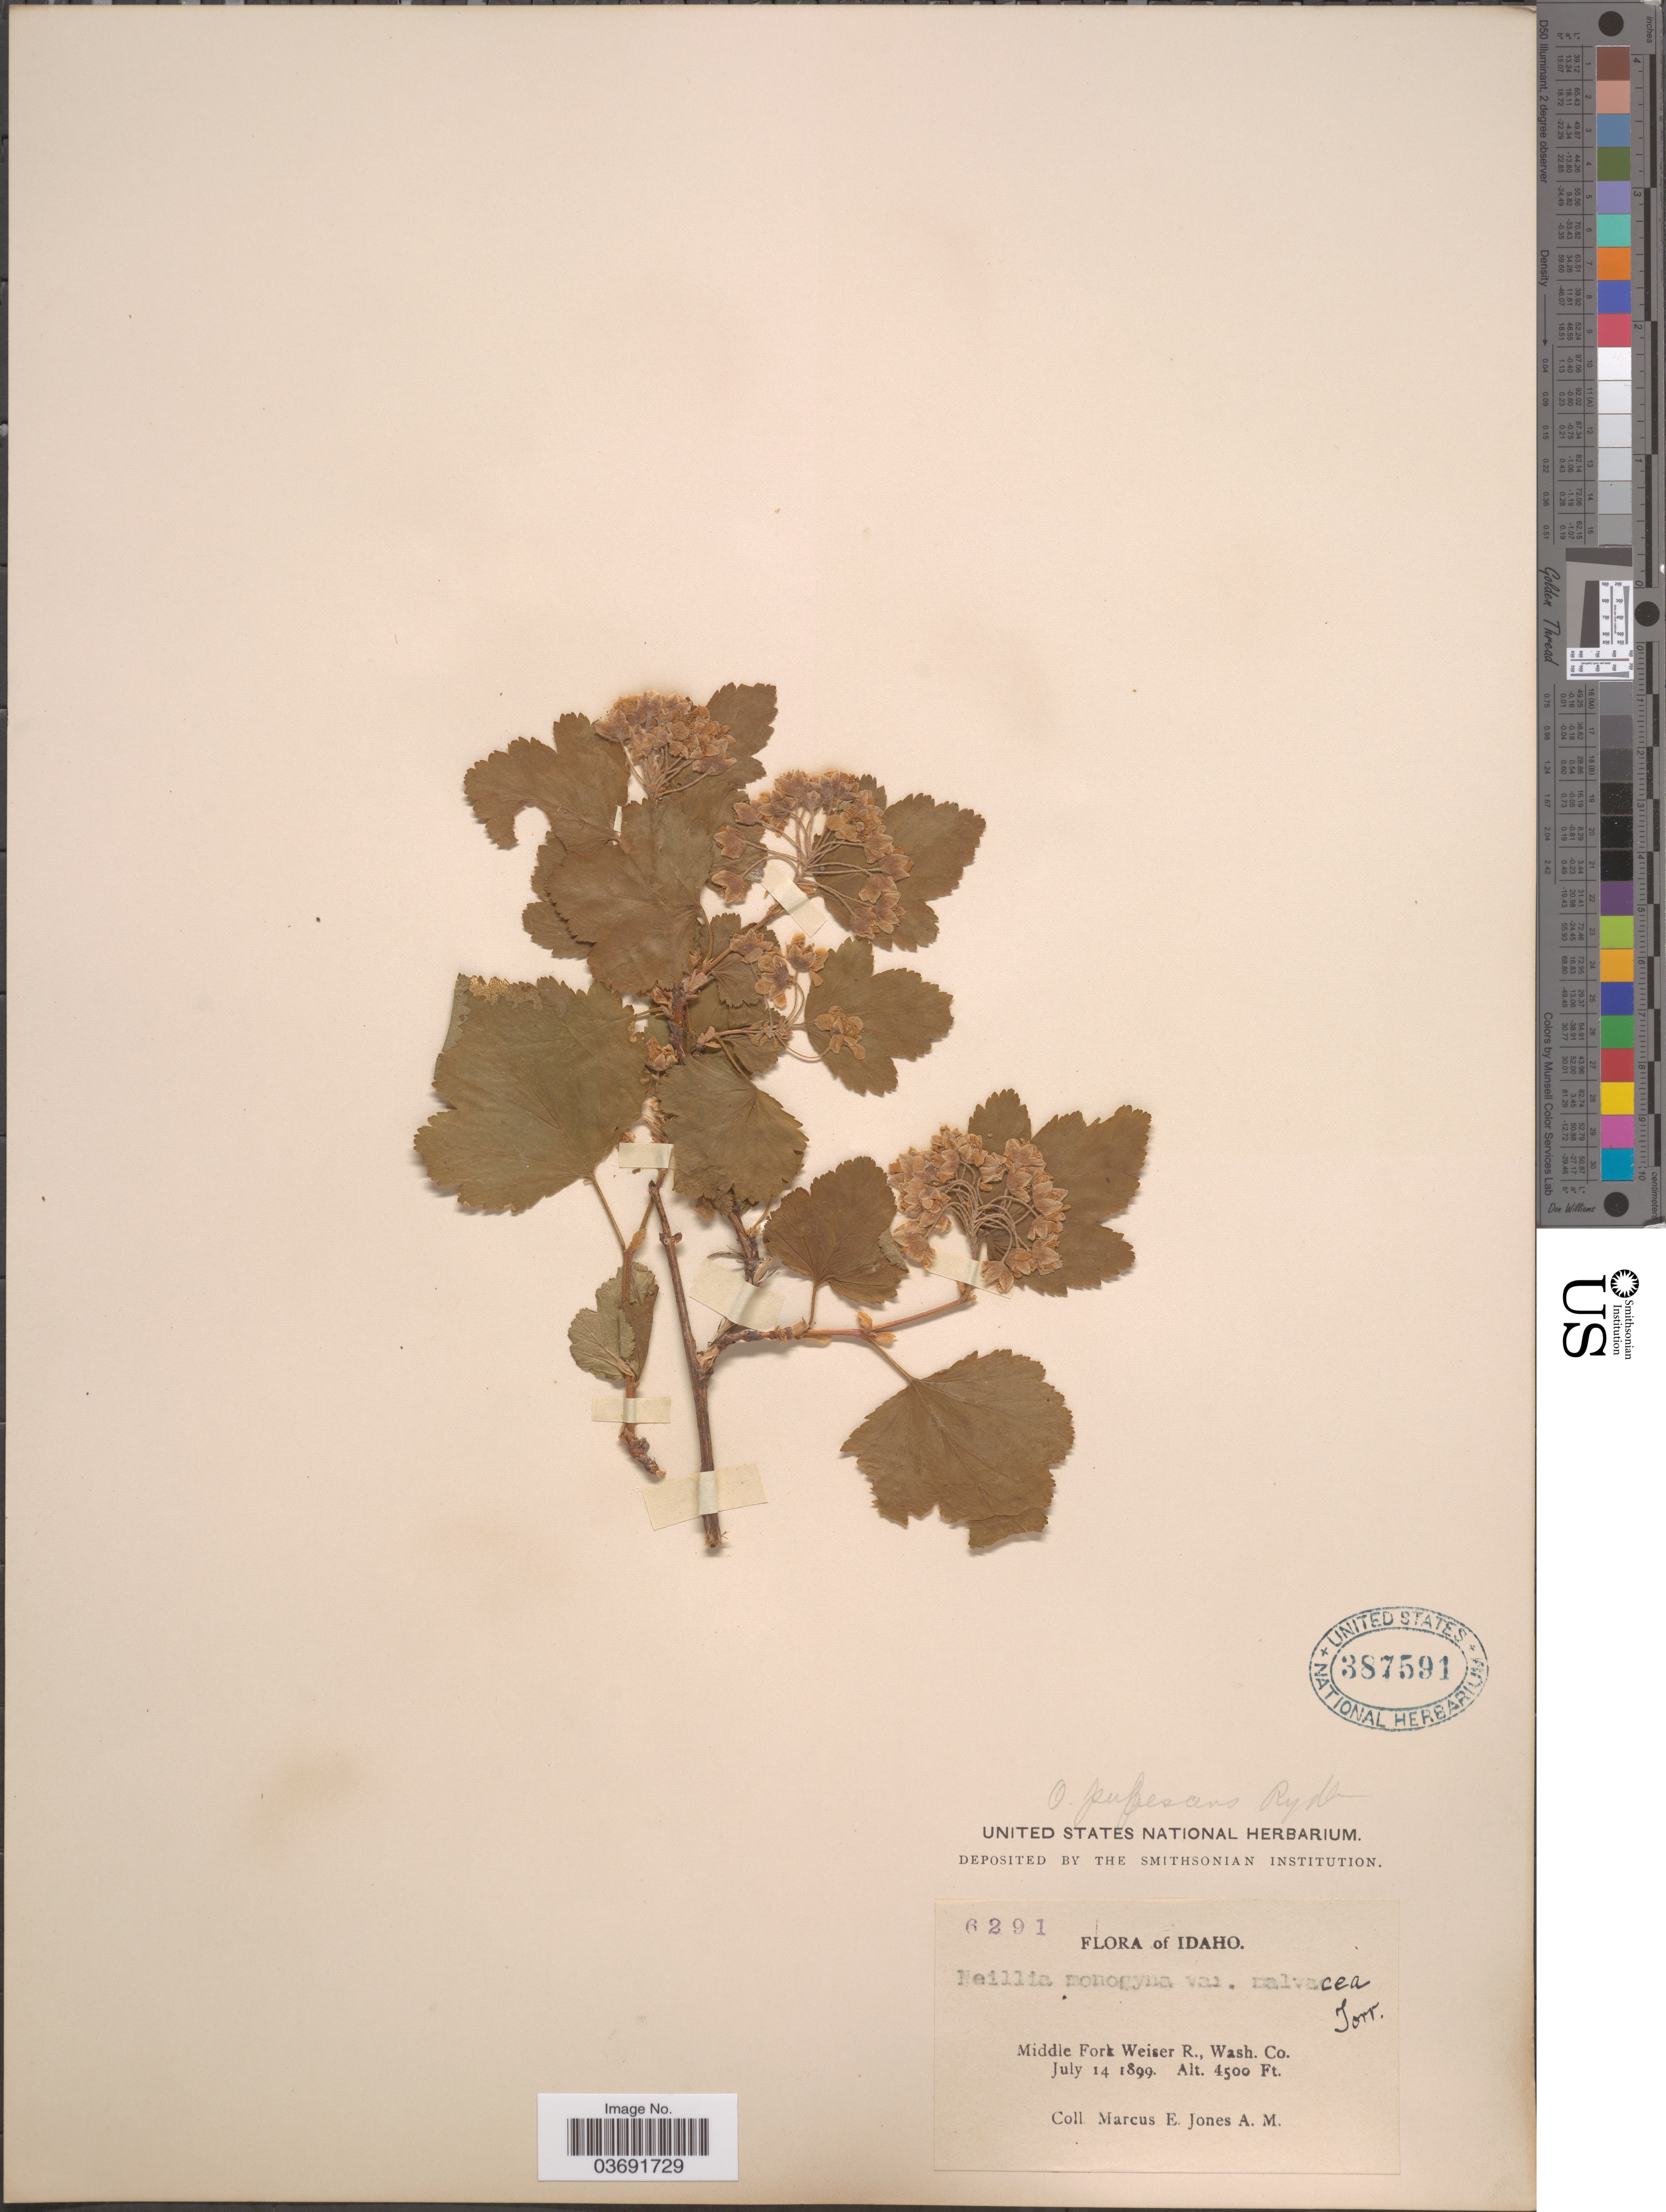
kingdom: Plantae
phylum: Tracheophyta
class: Magnoliopsida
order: Rosales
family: Rosaceae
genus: Physocarpus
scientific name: Physocarpus malvaceus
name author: (Greene) Kuntze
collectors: M. E. Jones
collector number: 6291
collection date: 1899-07-14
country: United States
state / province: Idaho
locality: Middle Fork Weiser R., Wash. Co.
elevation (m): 1372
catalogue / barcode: US 387591